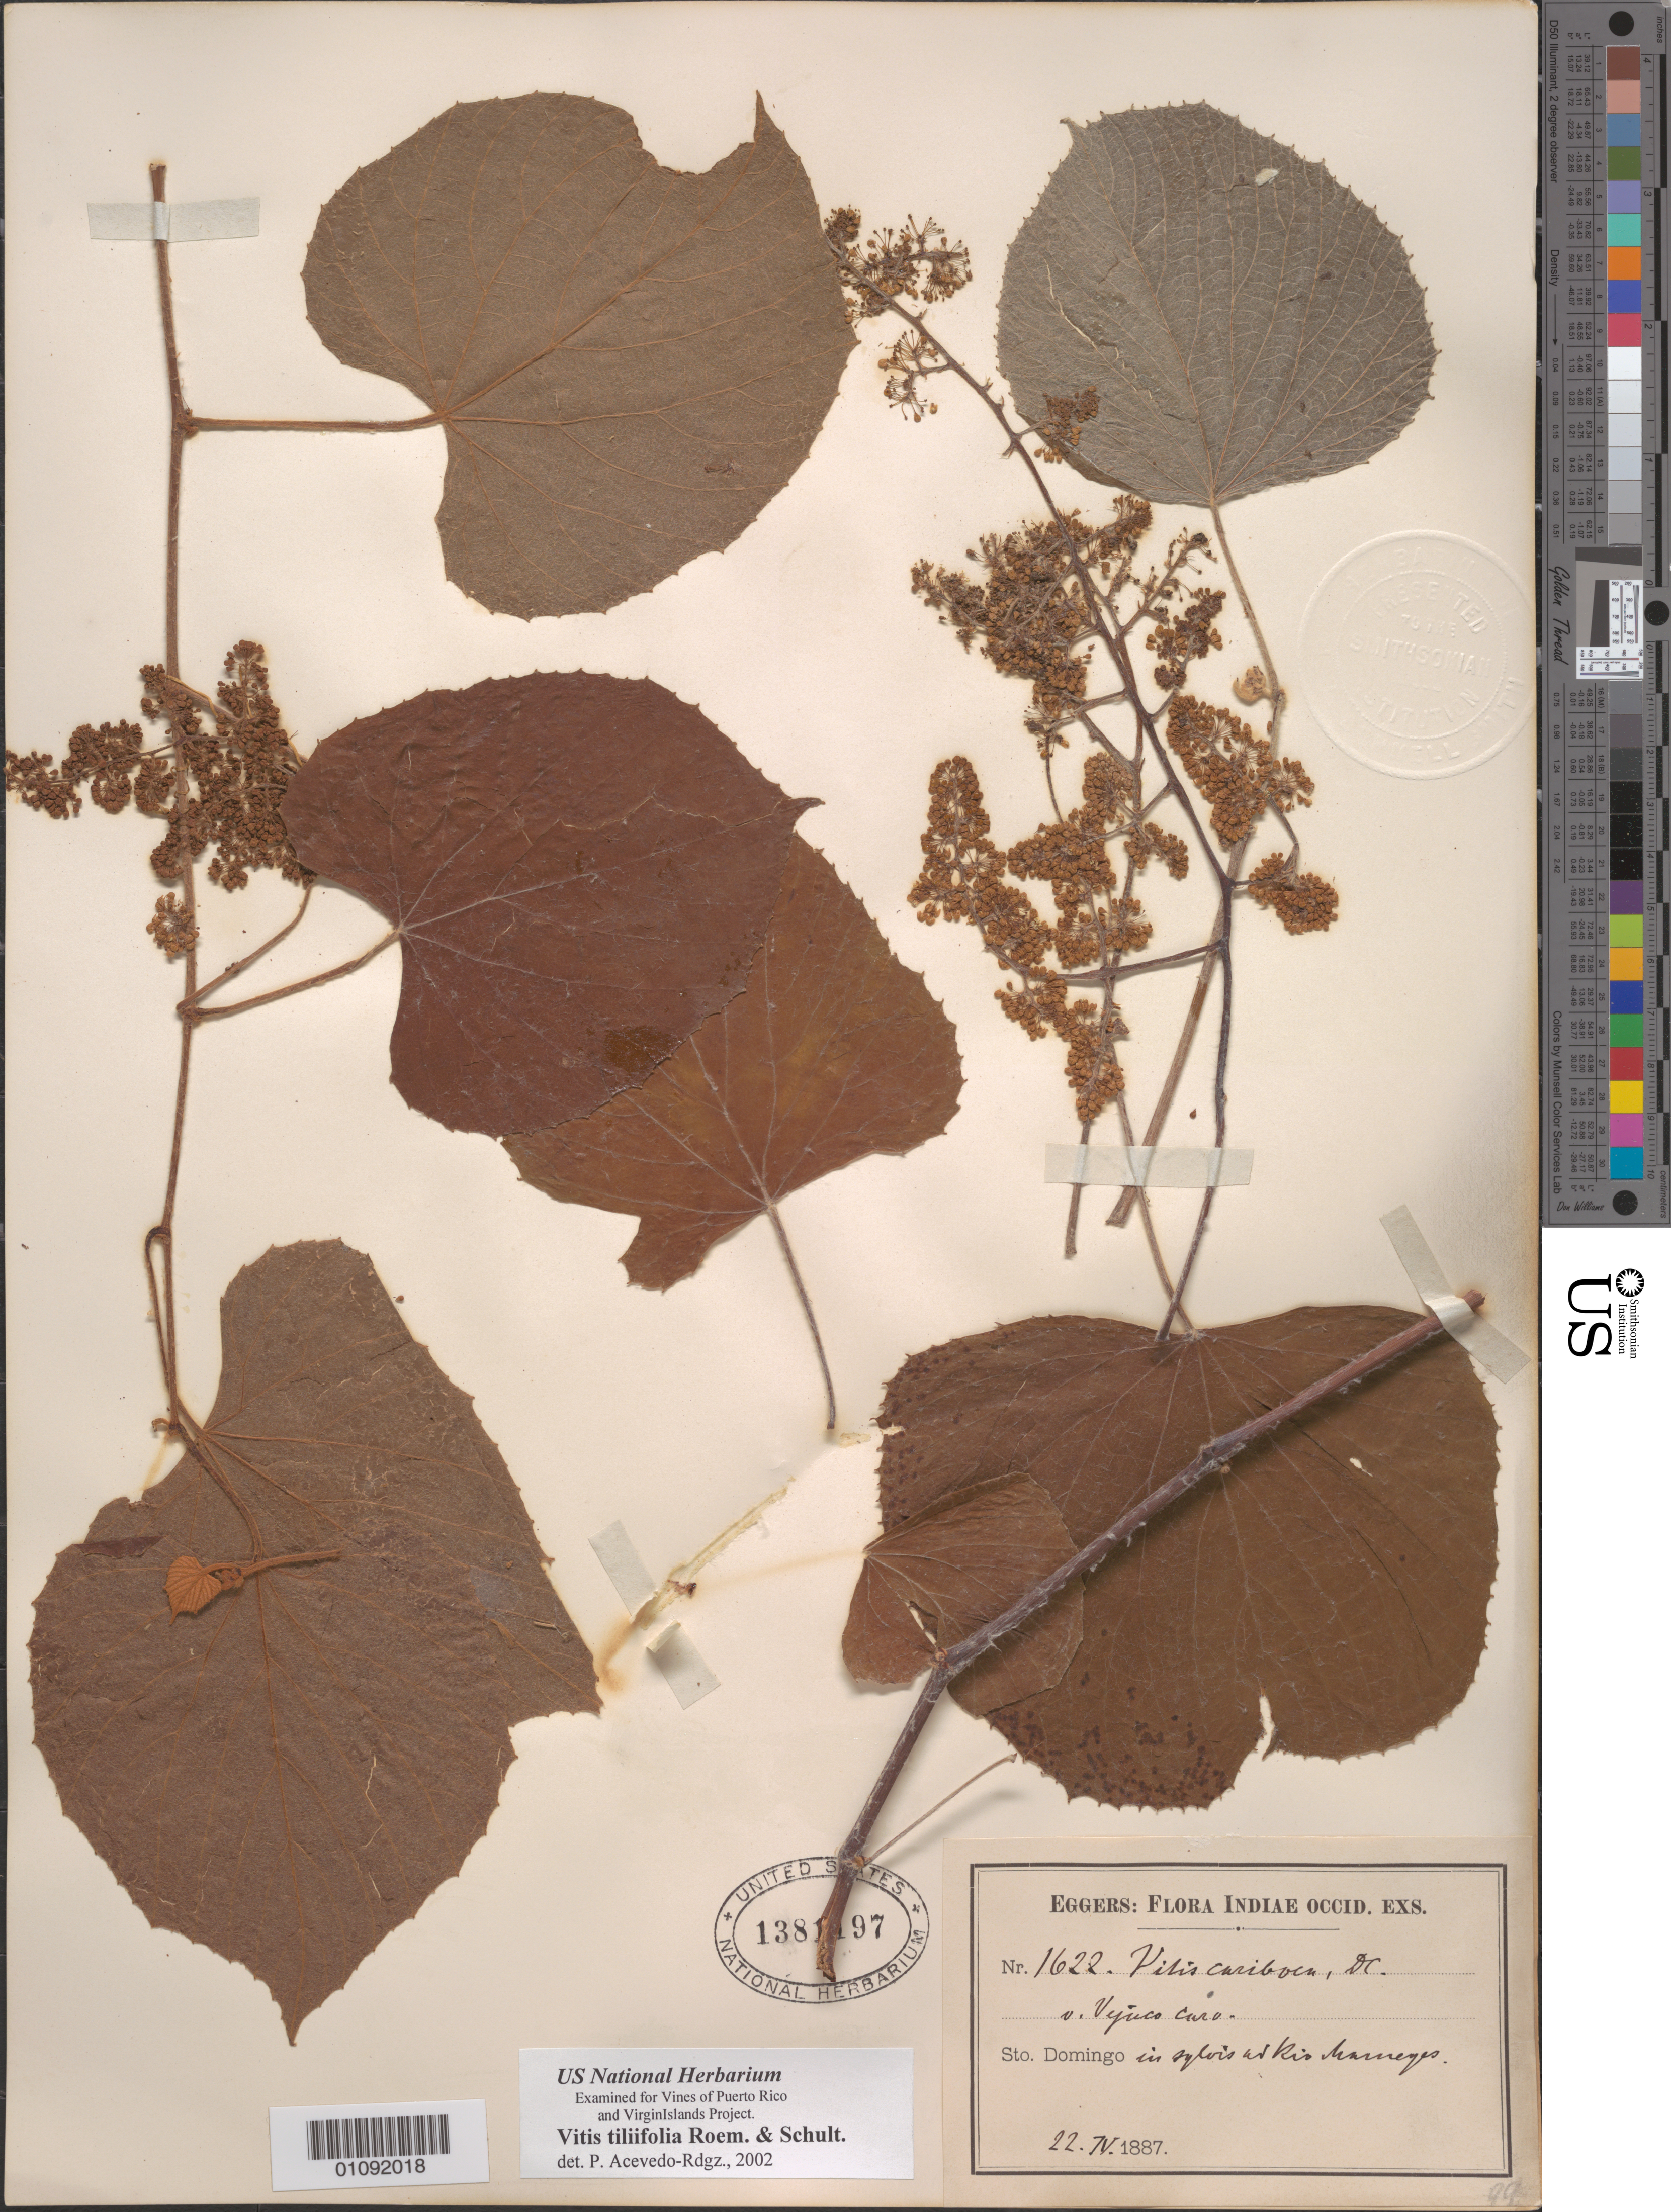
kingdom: Plantae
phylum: Tracheophyta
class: Magnoliopsida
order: Vitales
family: Vitaceae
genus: Vitis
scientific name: Vitis tiliifolia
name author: Humb. & Bonpl. ex Schult.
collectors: H. F. A. von Eggers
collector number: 1622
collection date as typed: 22 Apr 1887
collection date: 1887-04-22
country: Dominican Republic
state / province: Santo Domingo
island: Hispaniola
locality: Sto. Domingo in sylors av Rio Maneges.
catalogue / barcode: US 1381197